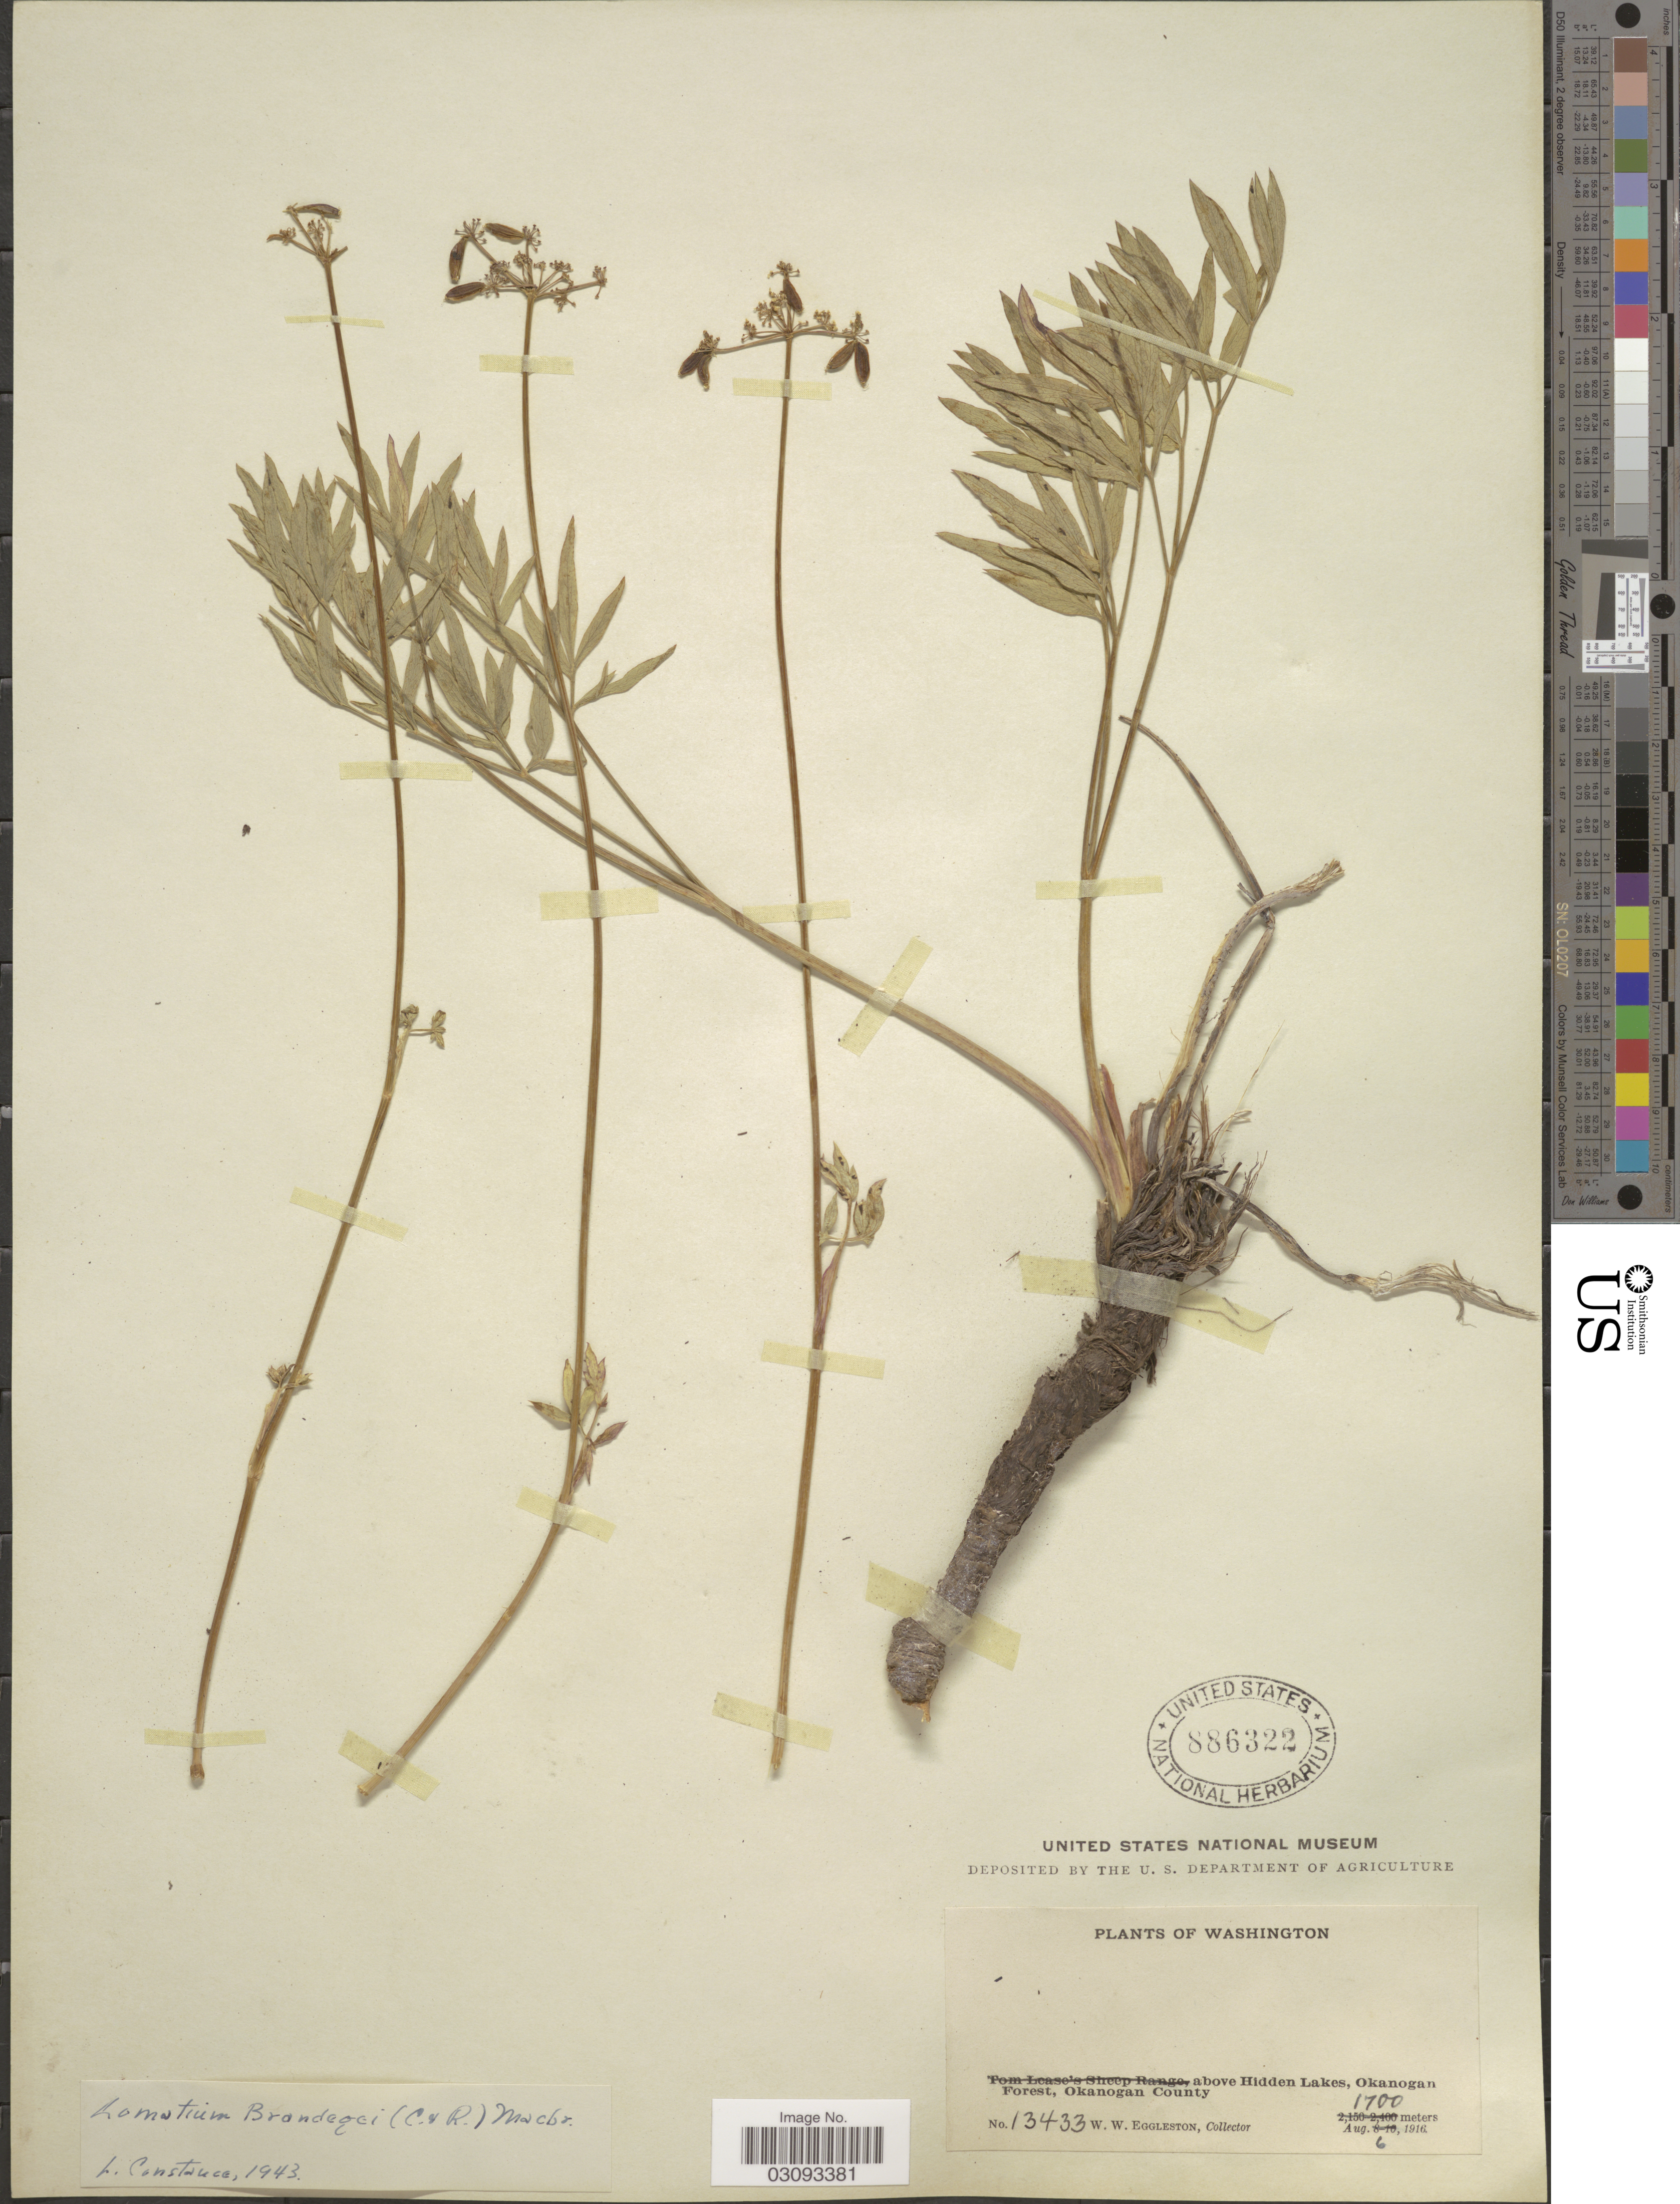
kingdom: Plantae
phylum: Tracheophyta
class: Magnoliopsida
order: Apiales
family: Apiaceae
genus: Lomatium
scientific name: Lomatium brandegeei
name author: (J.M. Coult. & Rose) J.F. Macbr.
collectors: W. W. Eggleston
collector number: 13433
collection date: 1916-08-06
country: United States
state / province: Washington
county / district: Okanogan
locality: Above Hidden Lakes, Okanogan Forest, Okanogan County.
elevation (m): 1700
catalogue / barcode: US 886322